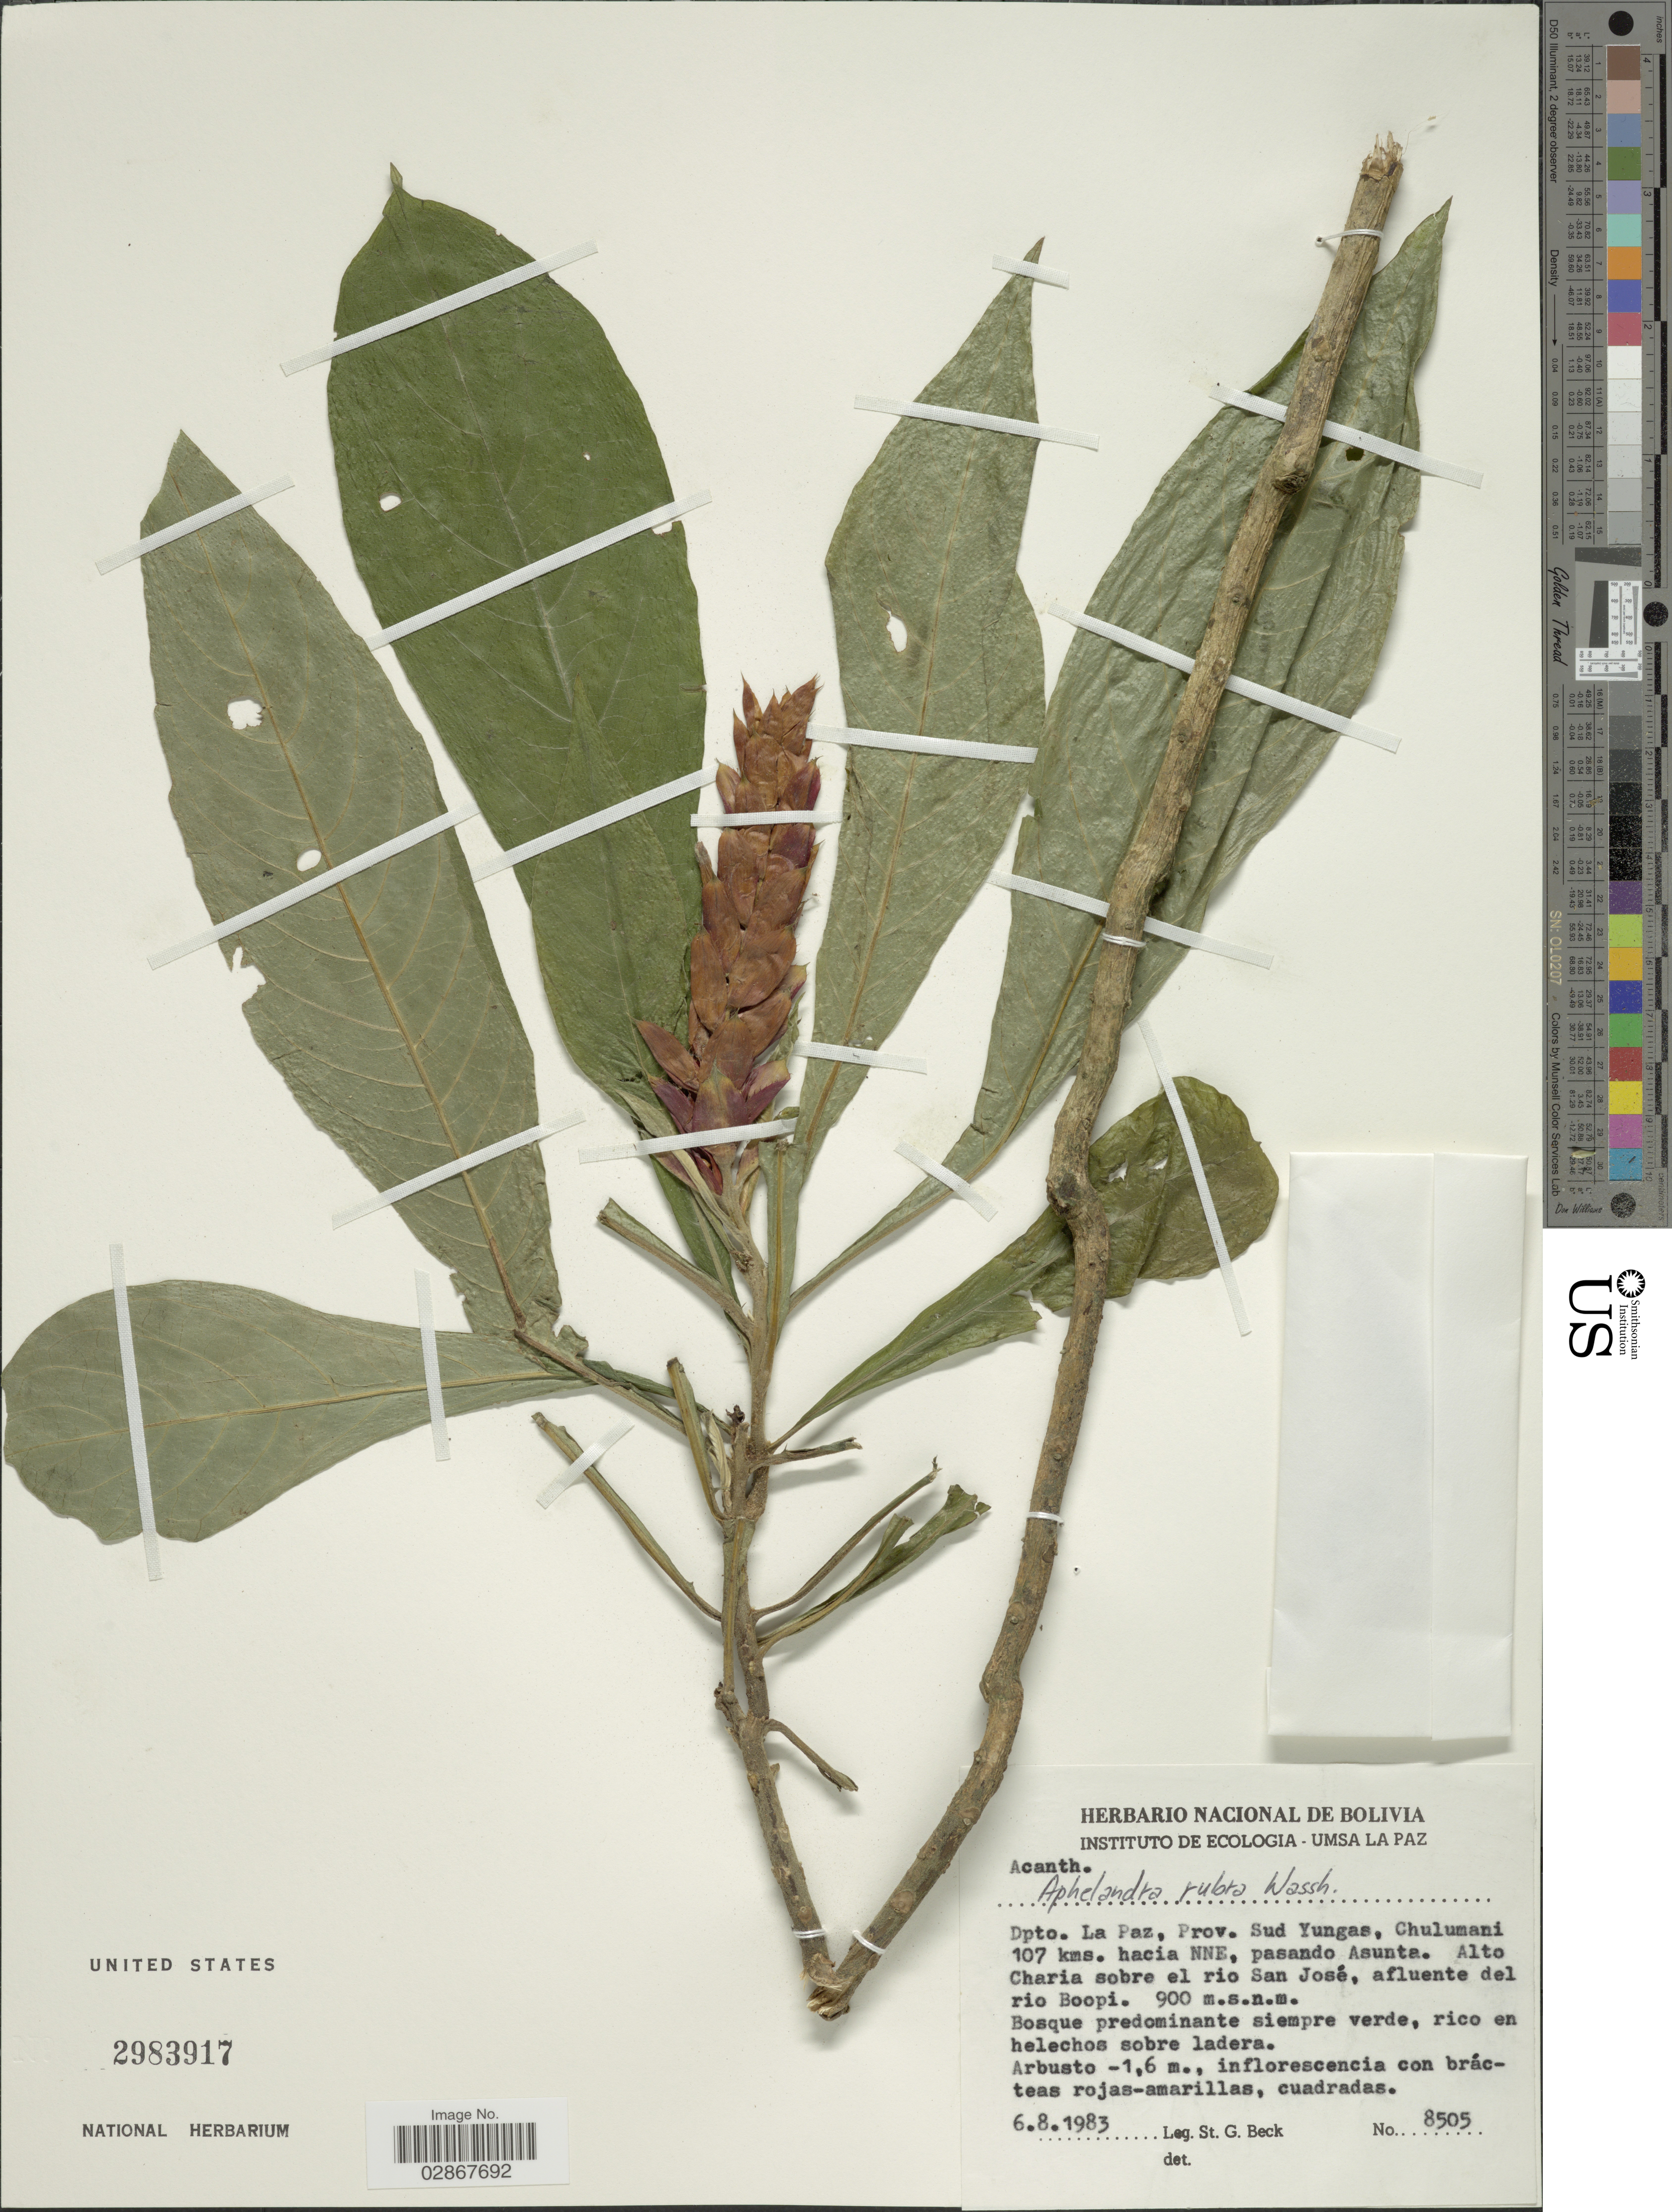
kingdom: Plantae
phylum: Tracheophyta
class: Magnoliopsida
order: Lamiales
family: Acanthaceae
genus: Aphelandra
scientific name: Aphelandra rubra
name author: Wassh.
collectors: S. G. Beck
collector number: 8505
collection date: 1983-08-06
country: Bolivia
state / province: La Paz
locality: Dpto. La Paz, Prov. Sud Yungas, Chulumani 107 kms. hacia NNE, pasando Asunta. Alto Charia sobre el rio San José, afluente del rio Boopi.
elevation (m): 900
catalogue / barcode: US 2983917